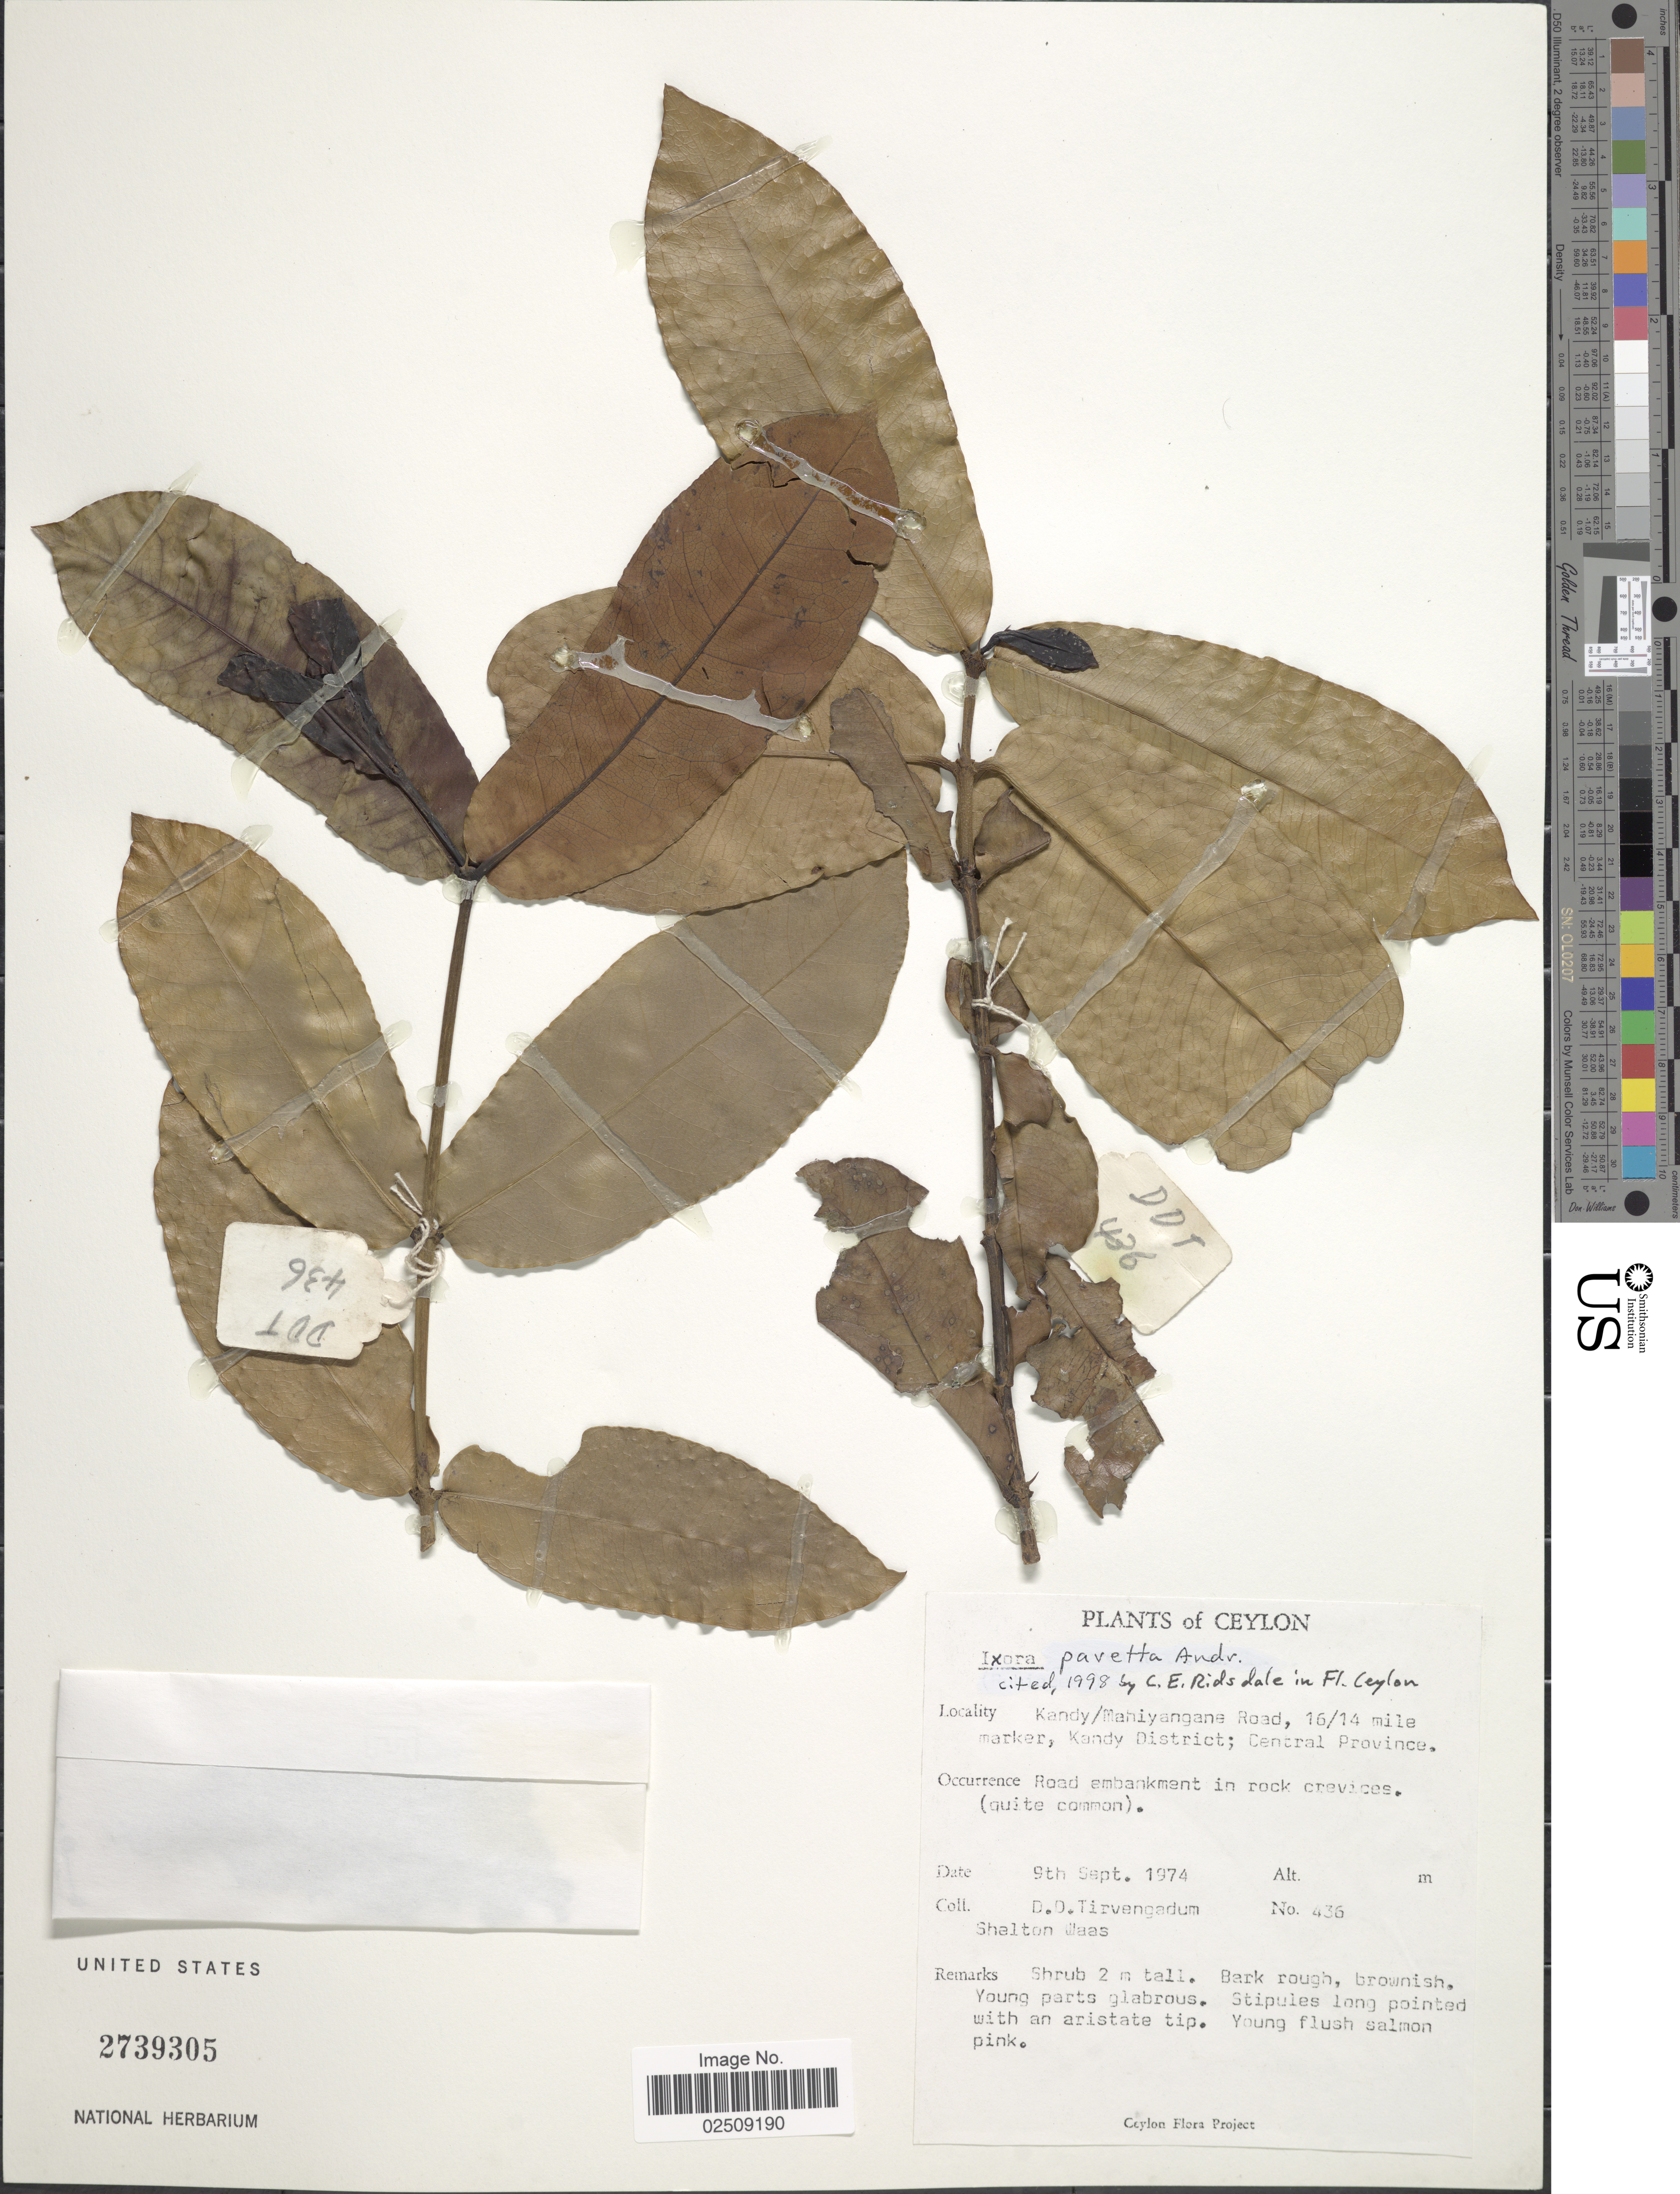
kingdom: Plantae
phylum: Tracheophyta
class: Magnoliopsida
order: Gentianales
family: Rubiaceae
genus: Ixora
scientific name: Ixora pavetta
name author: Andrews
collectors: D. Tirvengadum & S. Waas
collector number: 436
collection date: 1974-09-09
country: Sri Lanka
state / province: Central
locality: Ceylon. Kandy/Mahiyangane Road, 16/14 mile marker, Kandy District.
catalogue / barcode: US 2739305